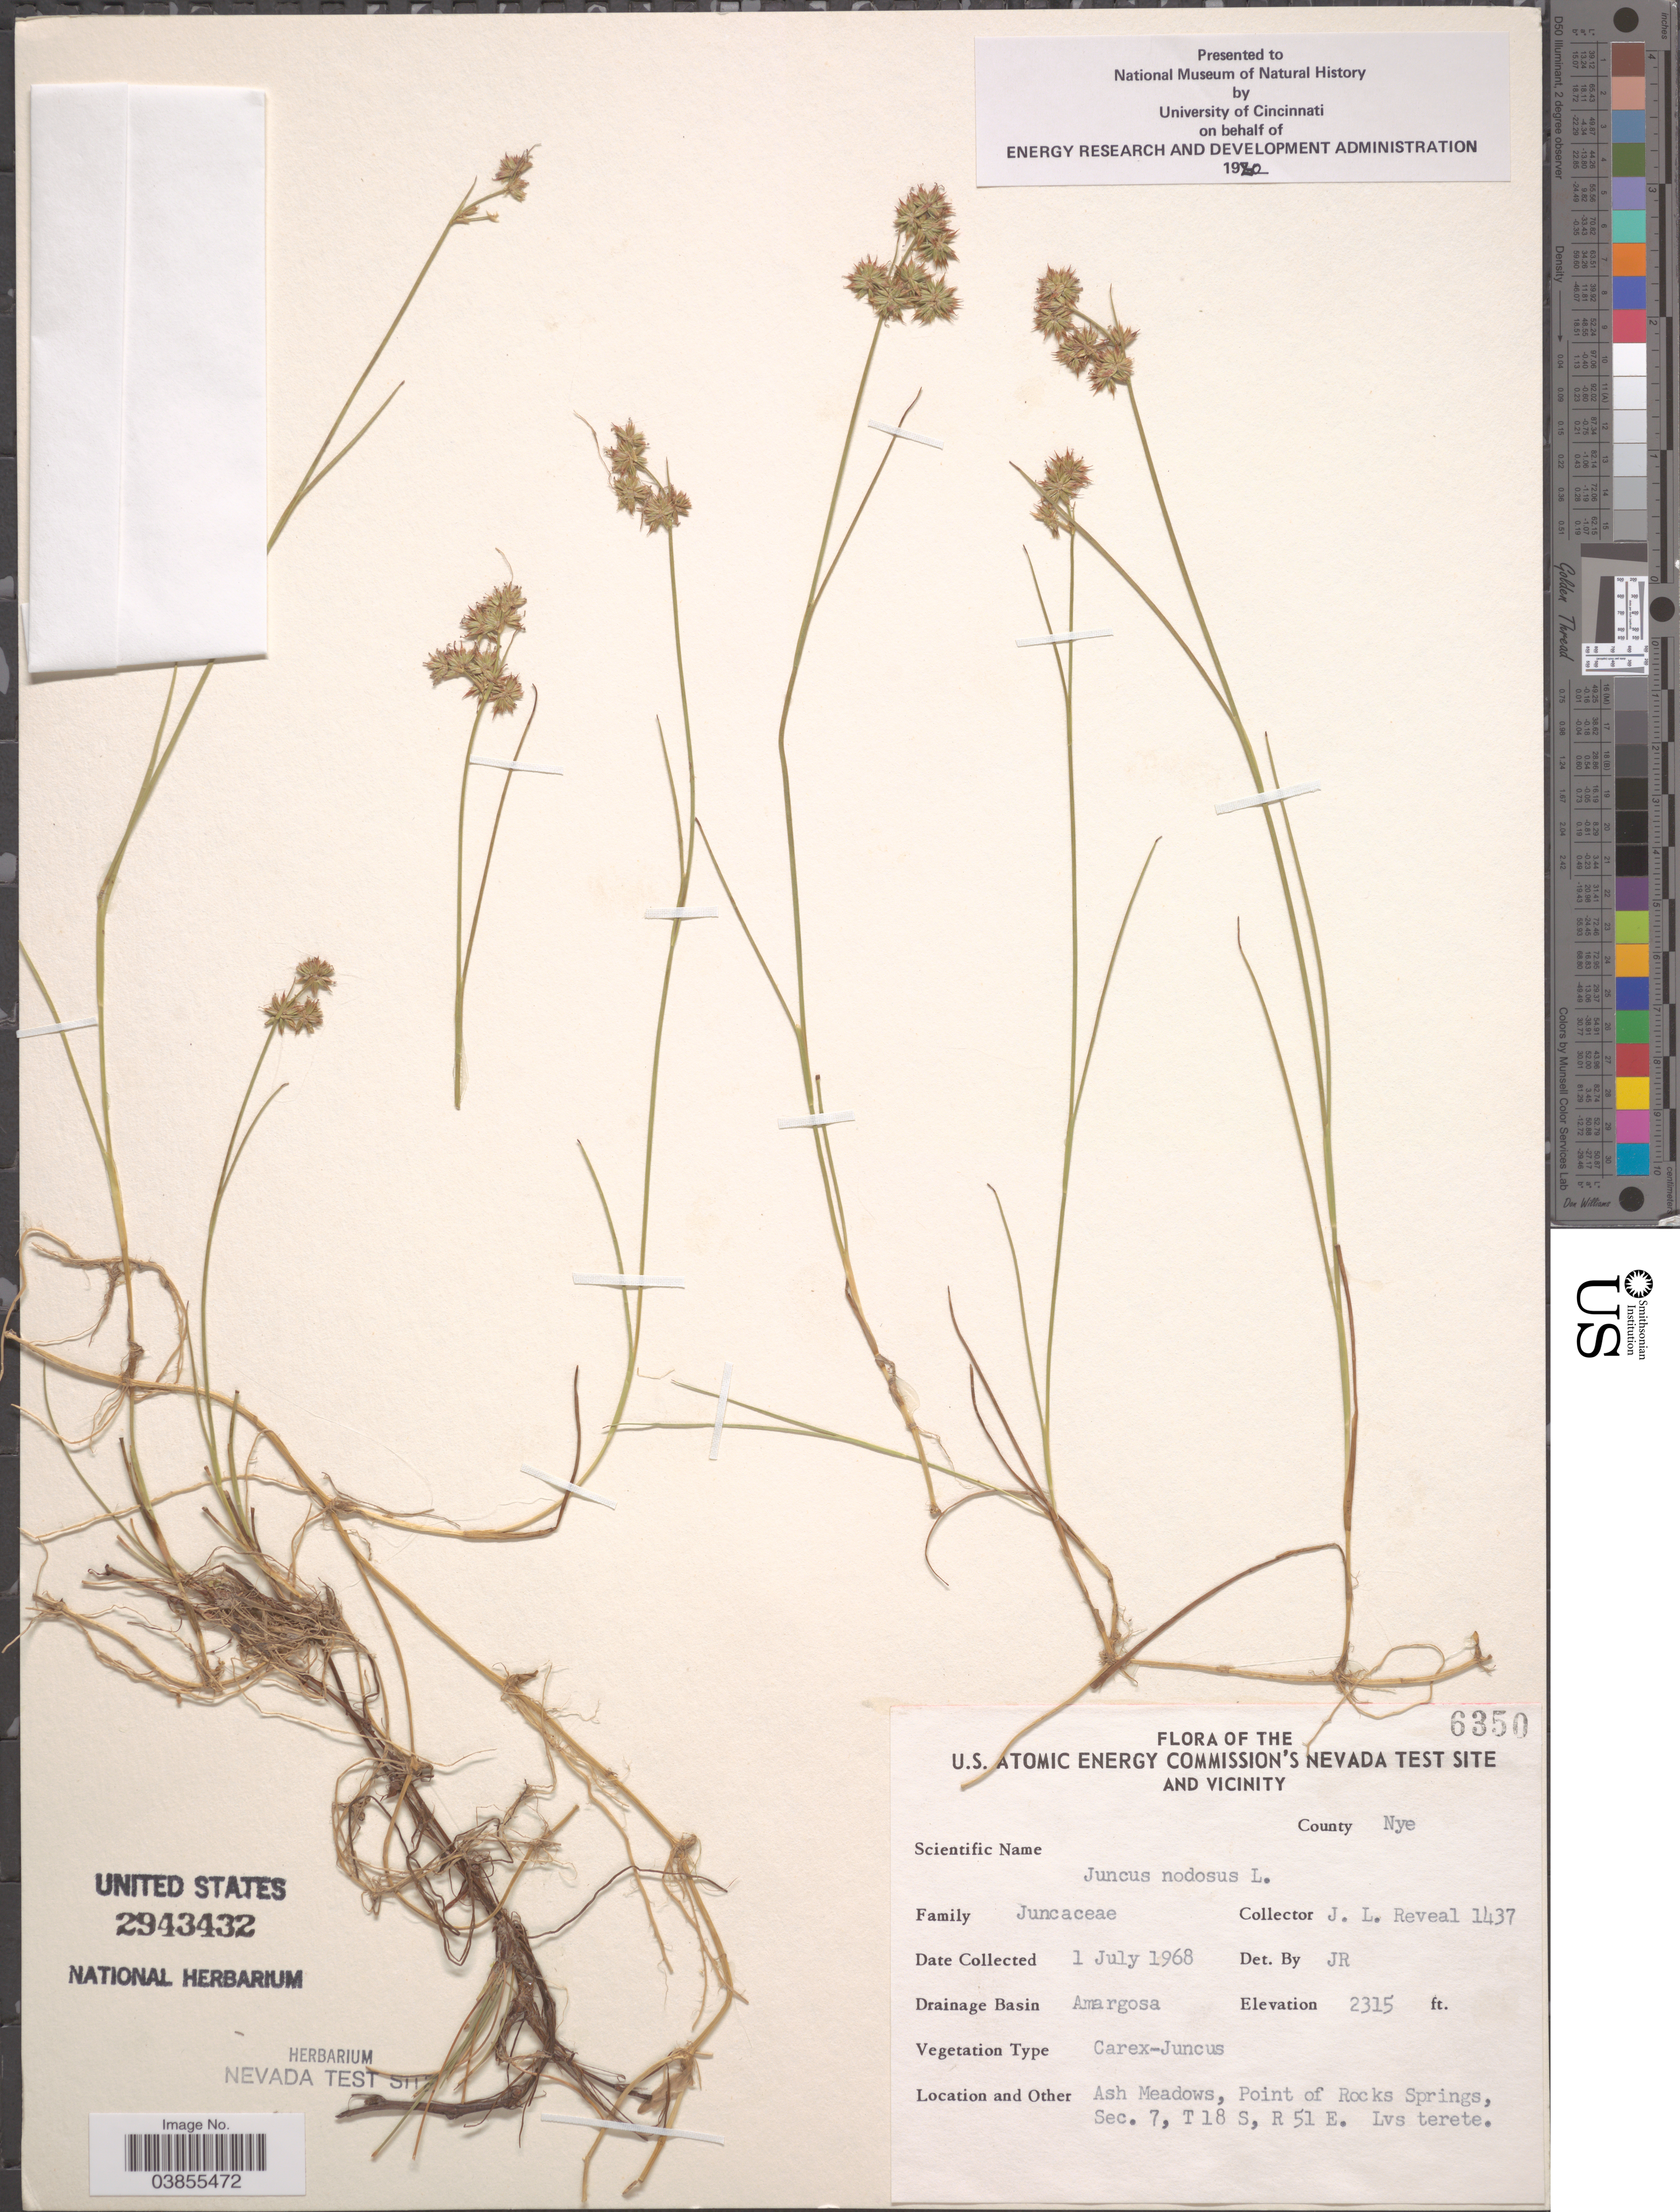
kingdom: Plantae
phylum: Tracheophyta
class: Liliopsida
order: Poales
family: Juncaceae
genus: Juncus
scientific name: Juncus nodosus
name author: L.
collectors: J. L. Reveal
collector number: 1437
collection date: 1968-07-01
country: United States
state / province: Nevada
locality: U.S. Atomic Energy Commission's Nevada Test Site and vicinity. County Nye. Drainage Basin Amargosa. Ash Meadows, Point of Rocks Springs, Sec. 7, T 18 S, R 51 E.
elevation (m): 706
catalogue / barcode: US 2943432